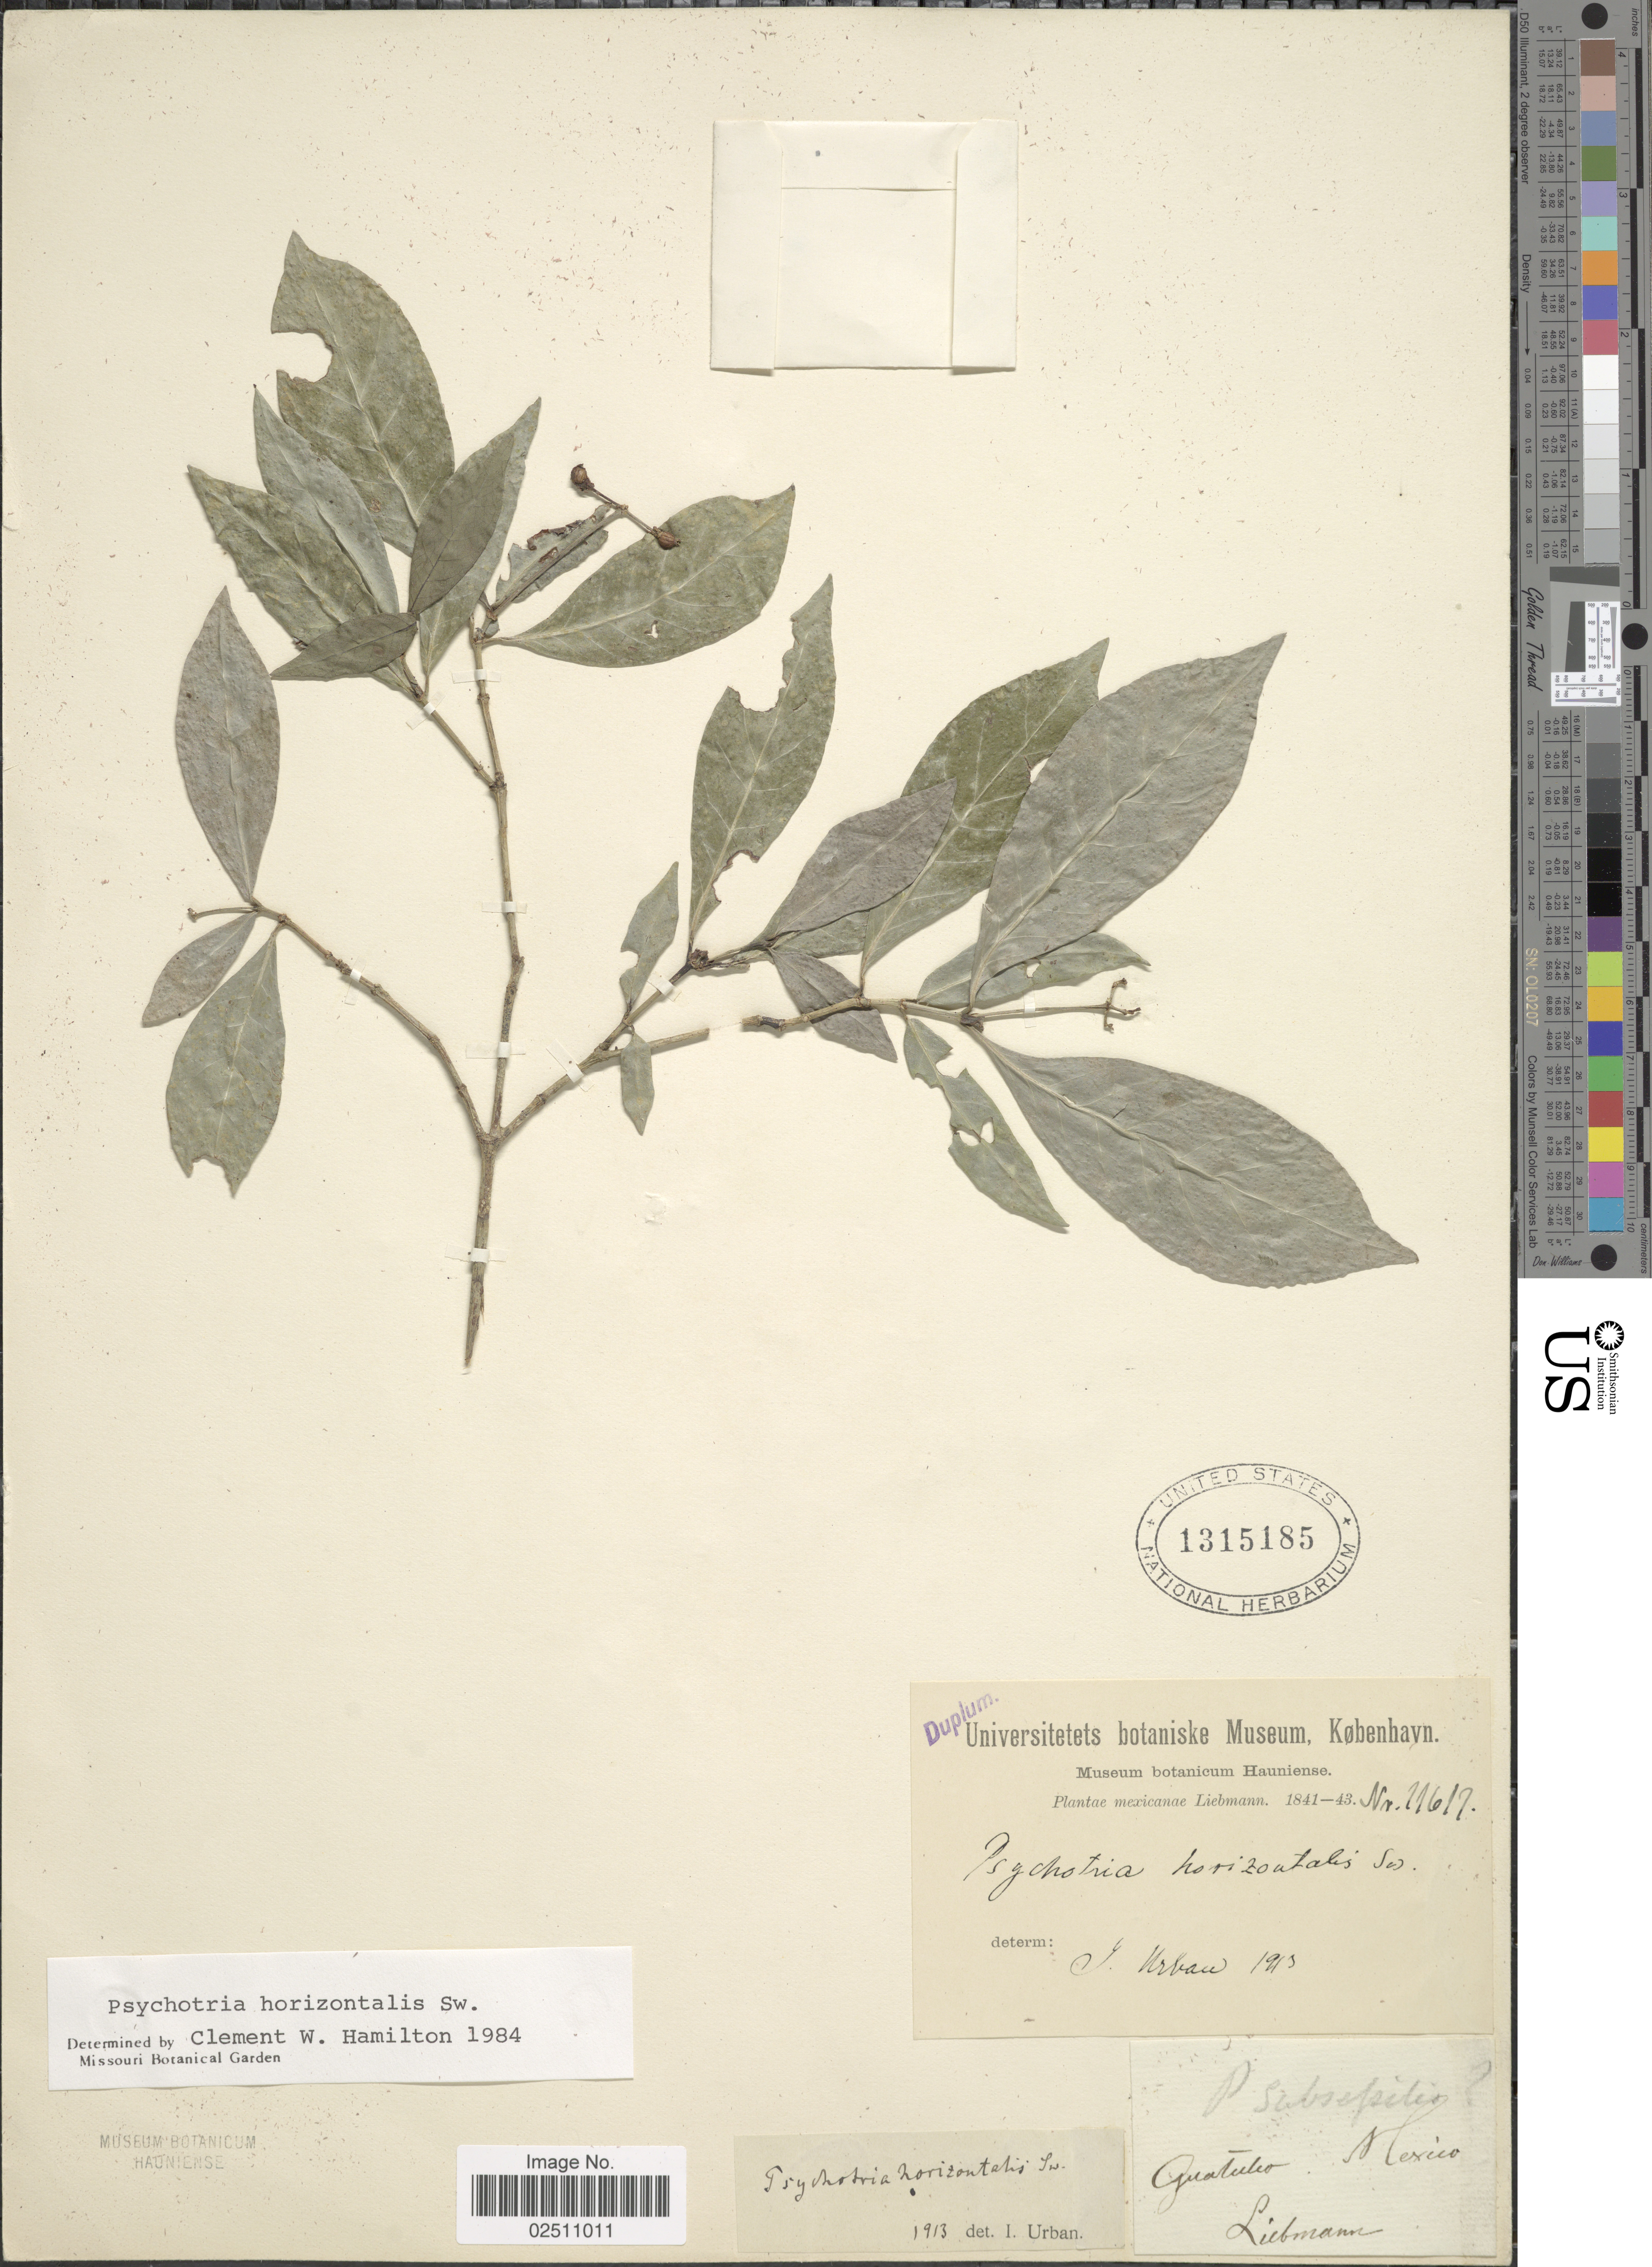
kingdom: Plantae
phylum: Tracheophyta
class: Magnoliopsida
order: Gentianales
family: Rubiaceae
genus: Psychotria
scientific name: Psychotria horizontalis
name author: Sw.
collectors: Liebmann, --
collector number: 11617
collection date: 1841/1843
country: Mexico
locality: Guatulco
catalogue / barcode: US 1315185